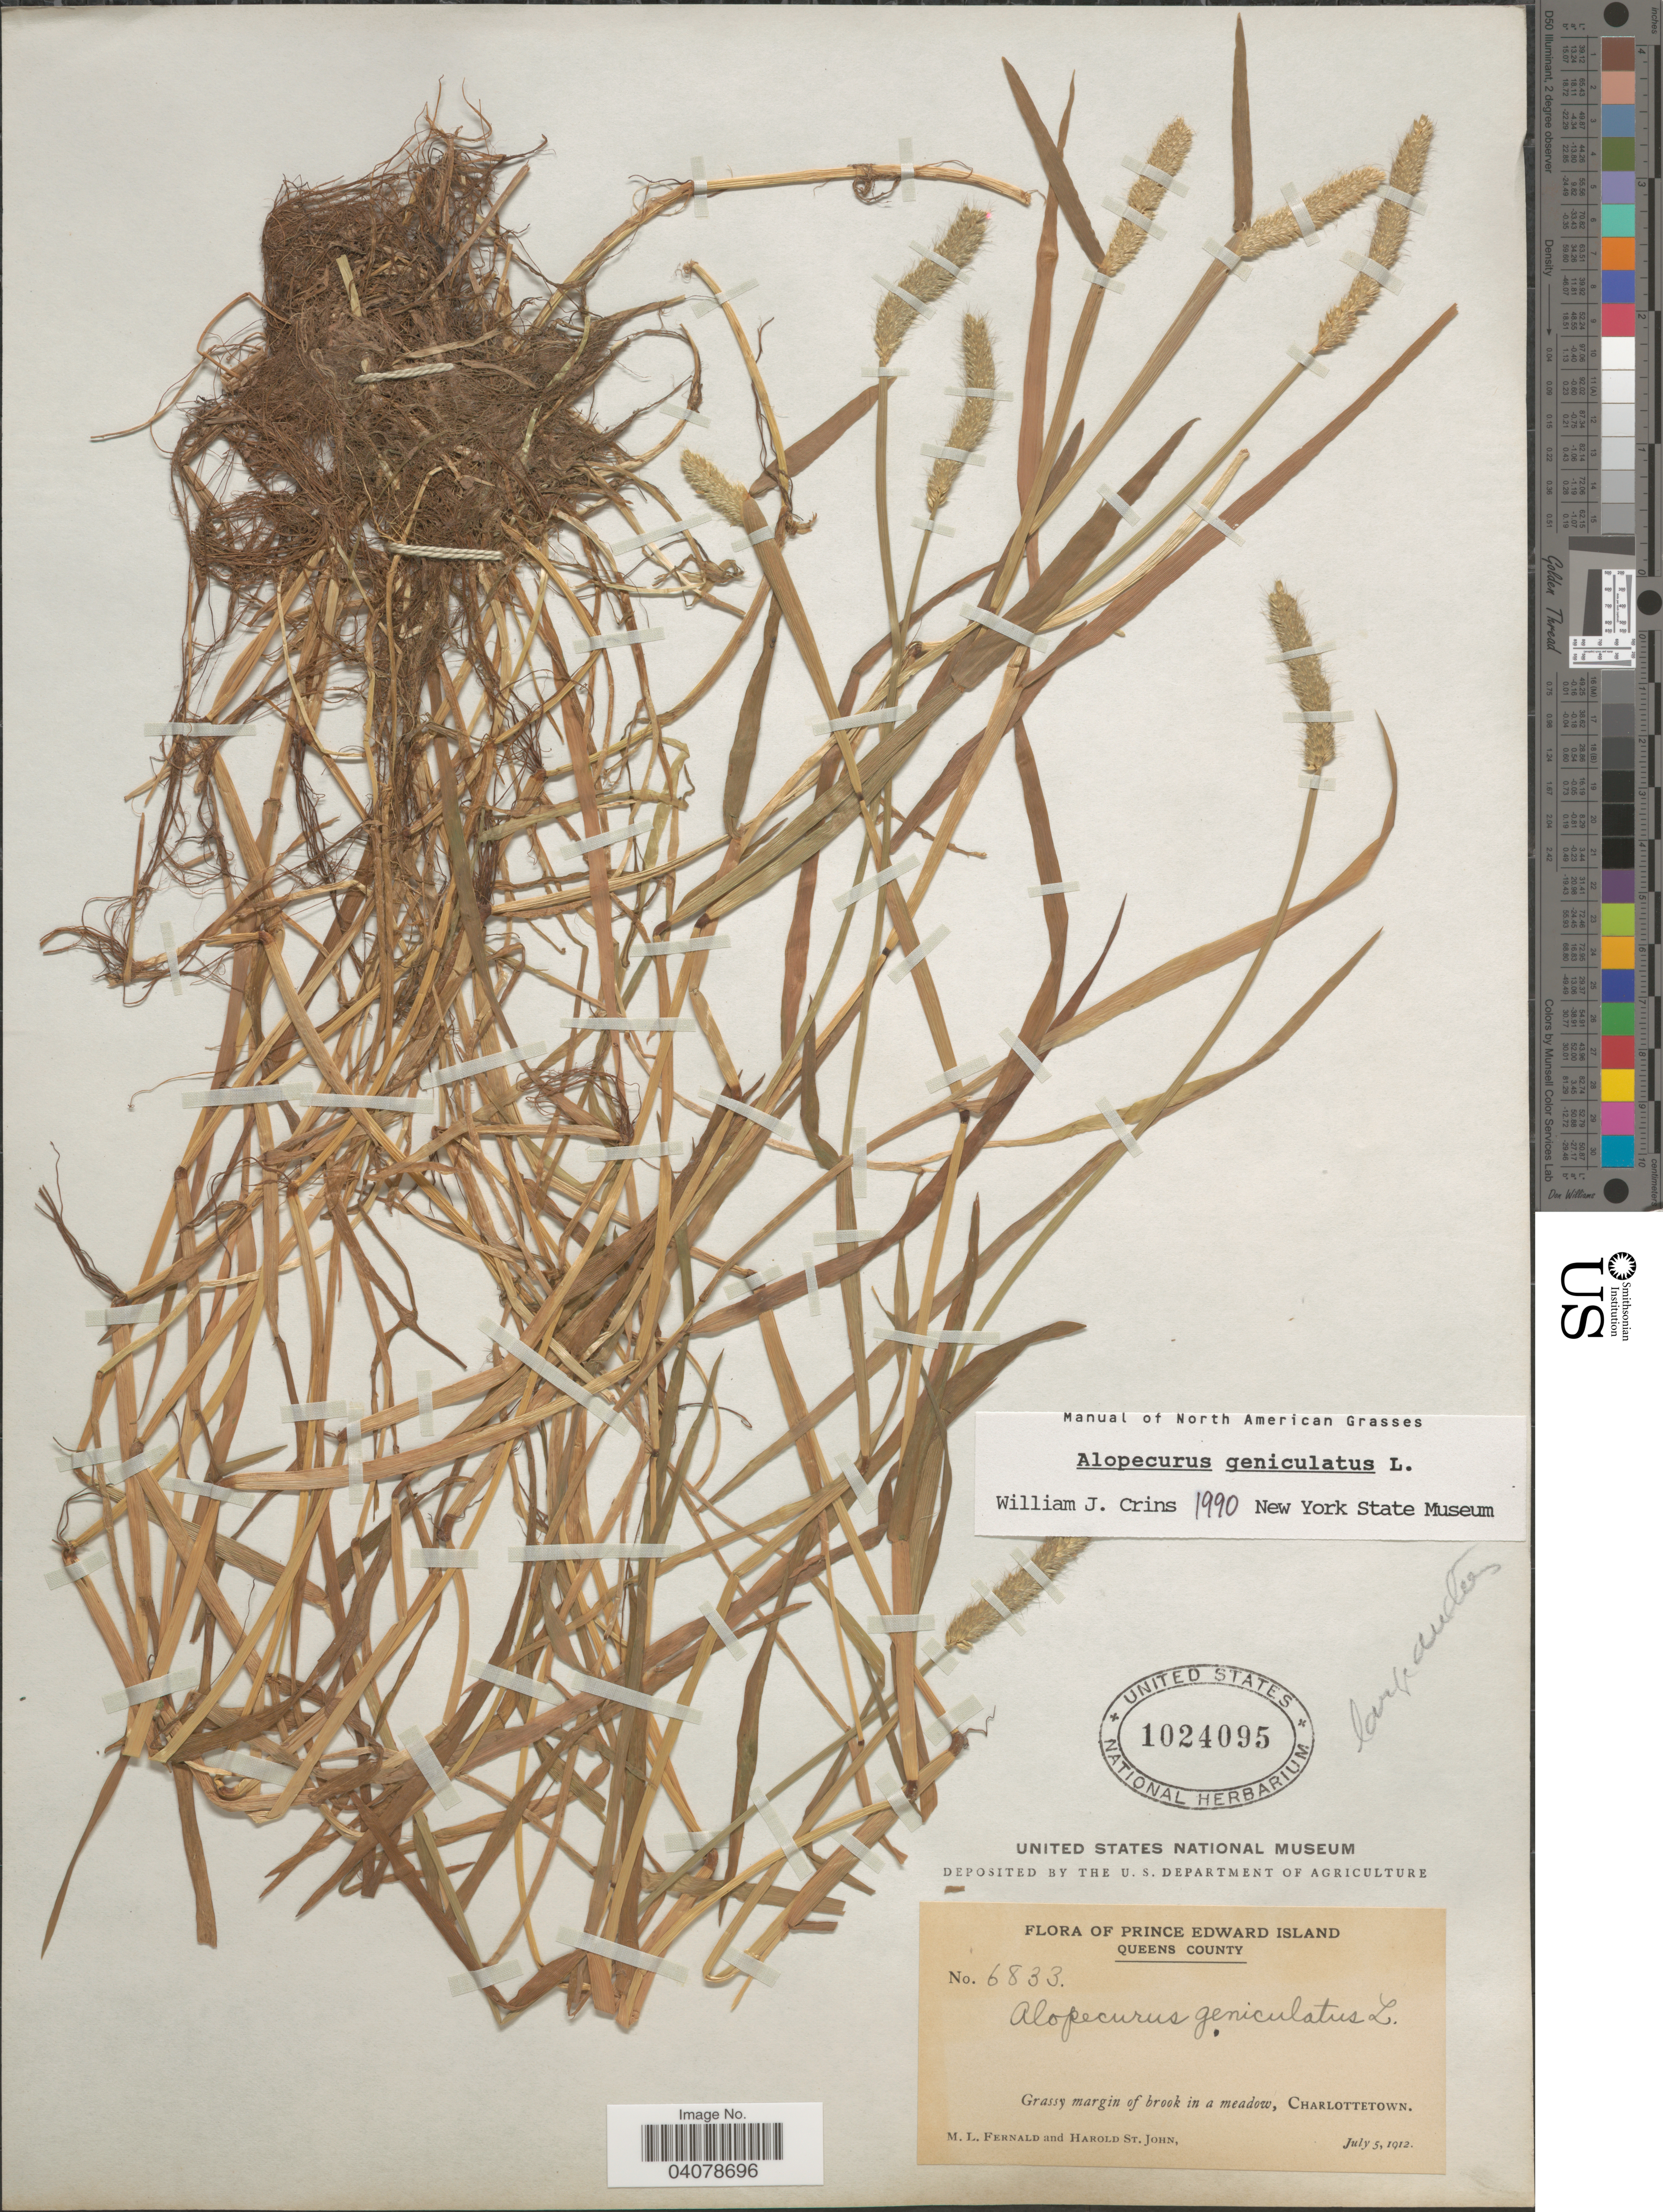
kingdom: Plantae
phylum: Tracheophyta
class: Liliopsida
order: Poales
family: Poaceae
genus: Alopecurus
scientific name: Alopecurus geniculatus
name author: L.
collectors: M. L. Fernald & H. St. John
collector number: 6833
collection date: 1912-07-05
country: Canada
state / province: Prince Edward Island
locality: Queens County. Grassy margin of brook in a meadow, Charlottetown.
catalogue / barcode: US 1024095